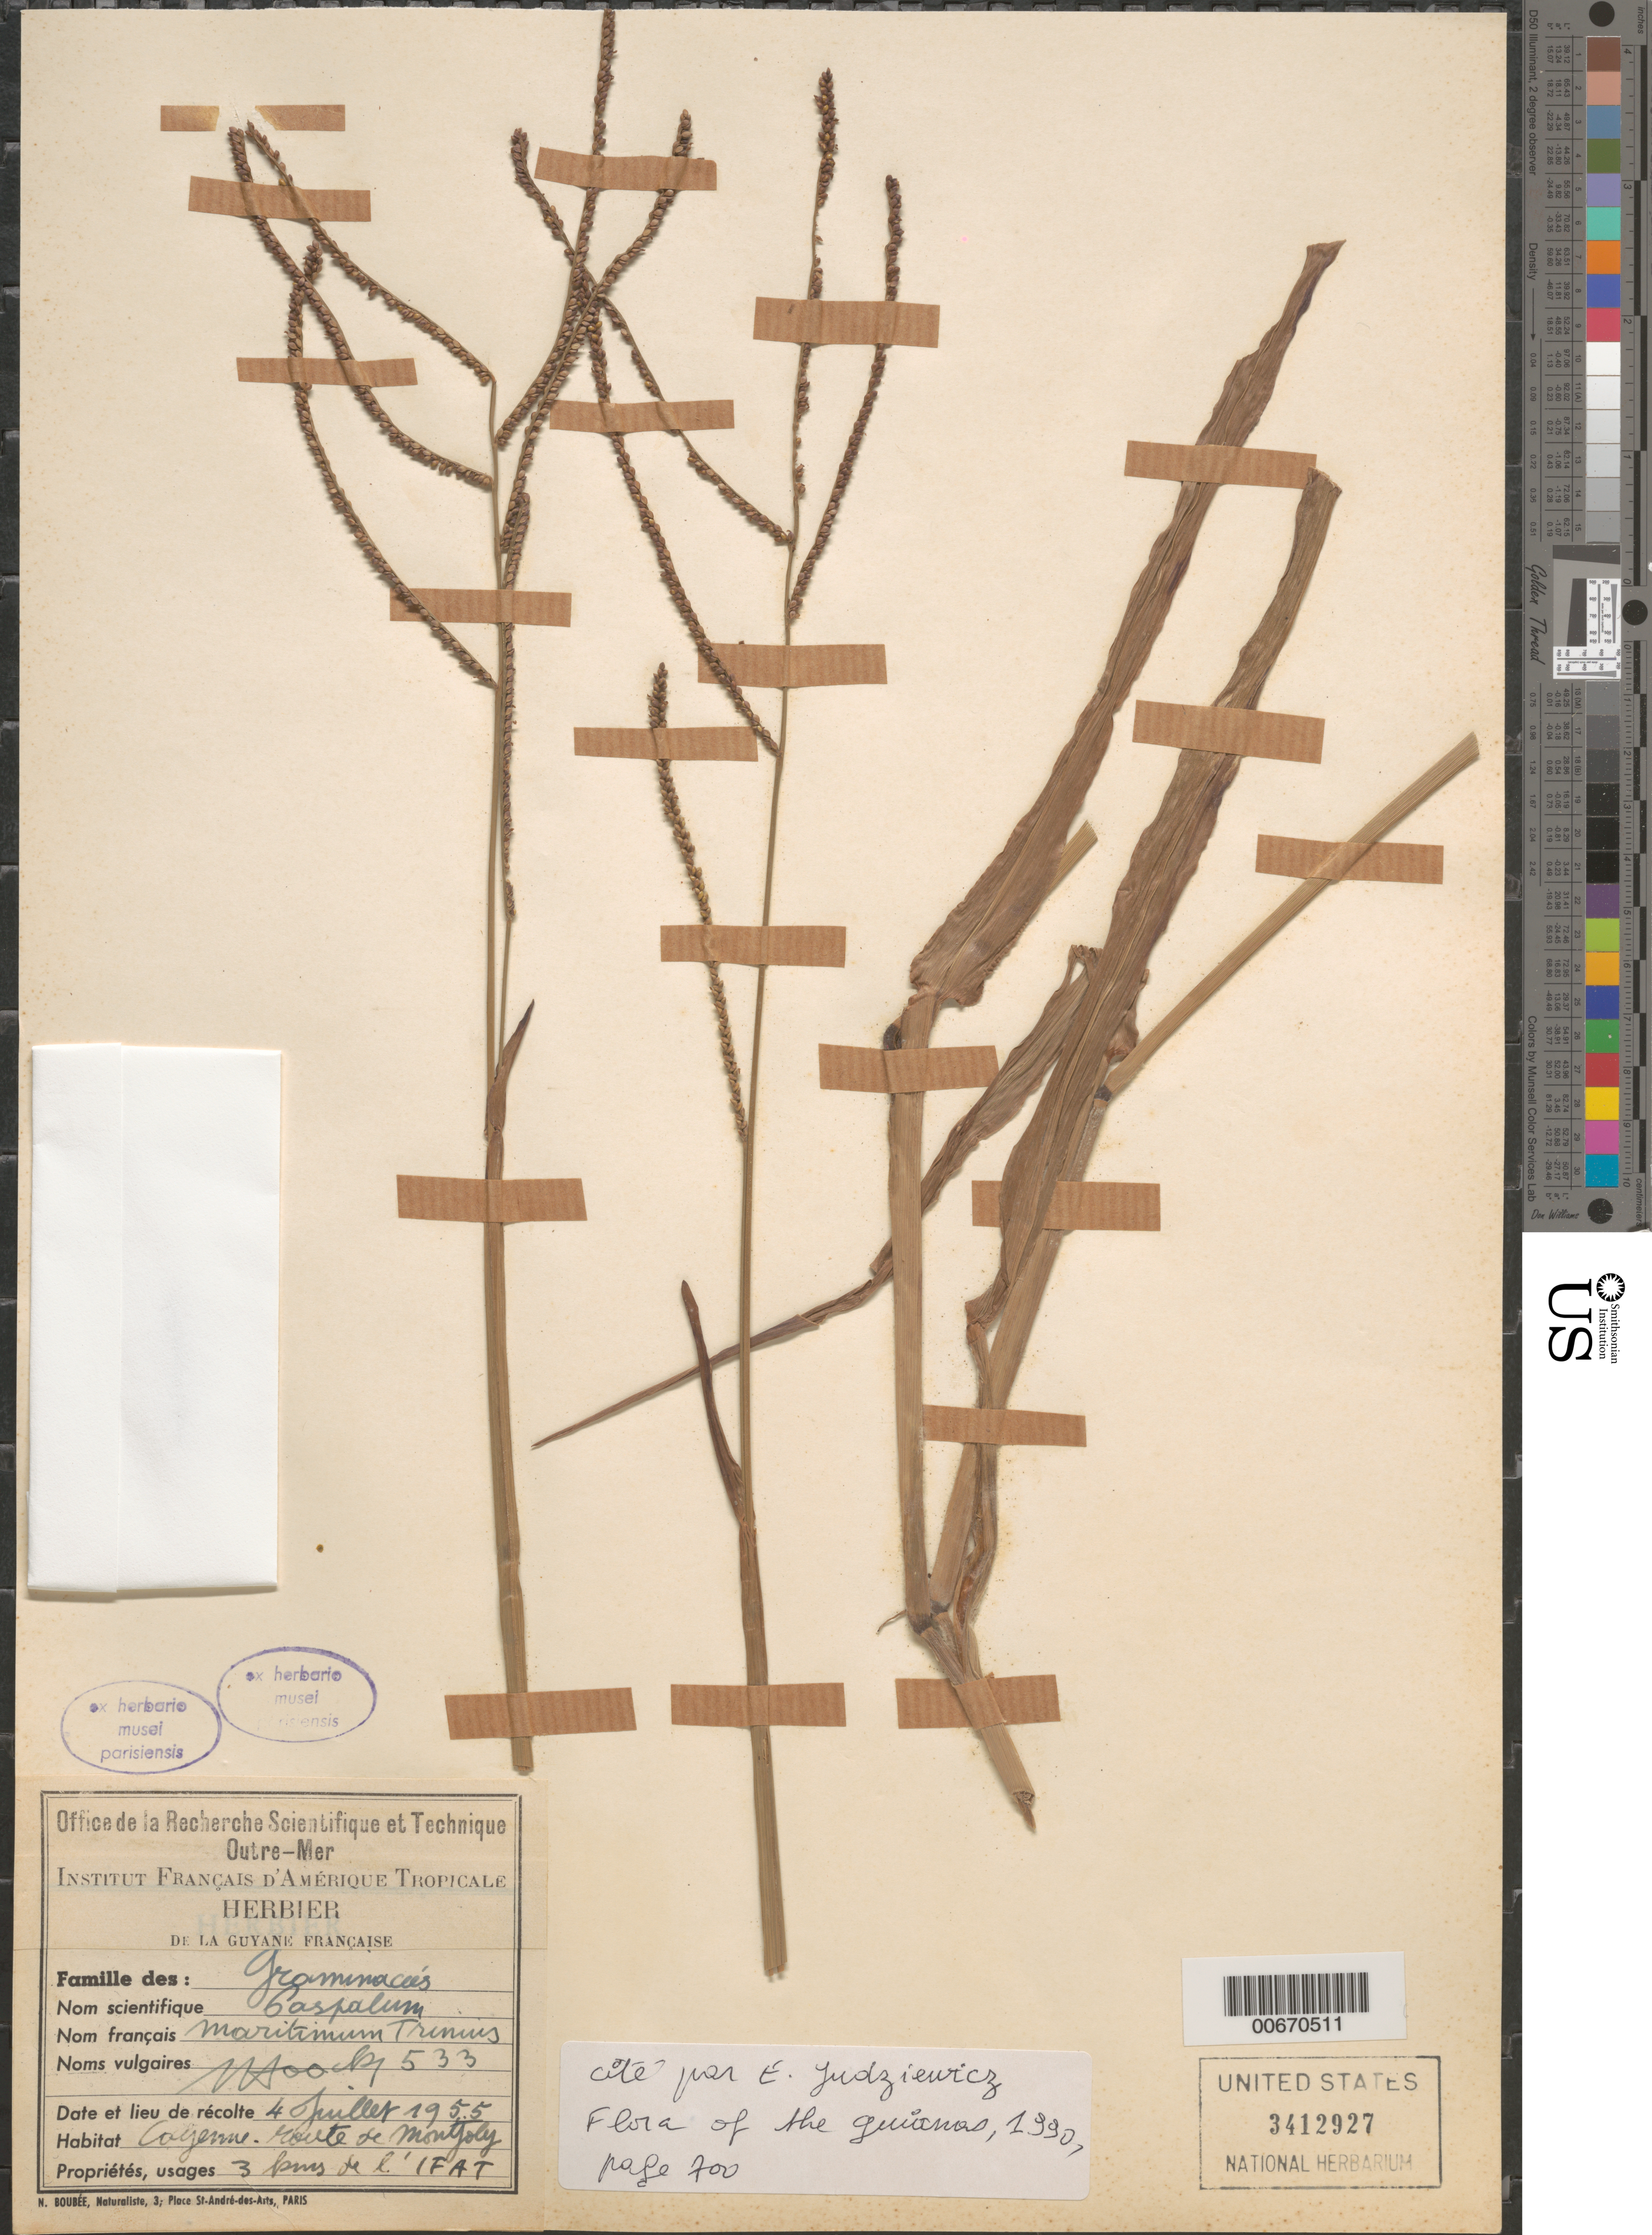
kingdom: Plantae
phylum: Tracheophyta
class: Liliopsida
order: Poales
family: Poaceae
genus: Paspalum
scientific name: Paspalum maritimum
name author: Trin.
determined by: Judziewicz, E. J.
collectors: J. Hoock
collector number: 533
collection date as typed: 4-Jul-55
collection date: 1955-07-04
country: French Guiana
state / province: Cayenne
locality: Cayenne, route de Montjoly, 3 km de l'IFAT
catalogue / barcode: US 3412927